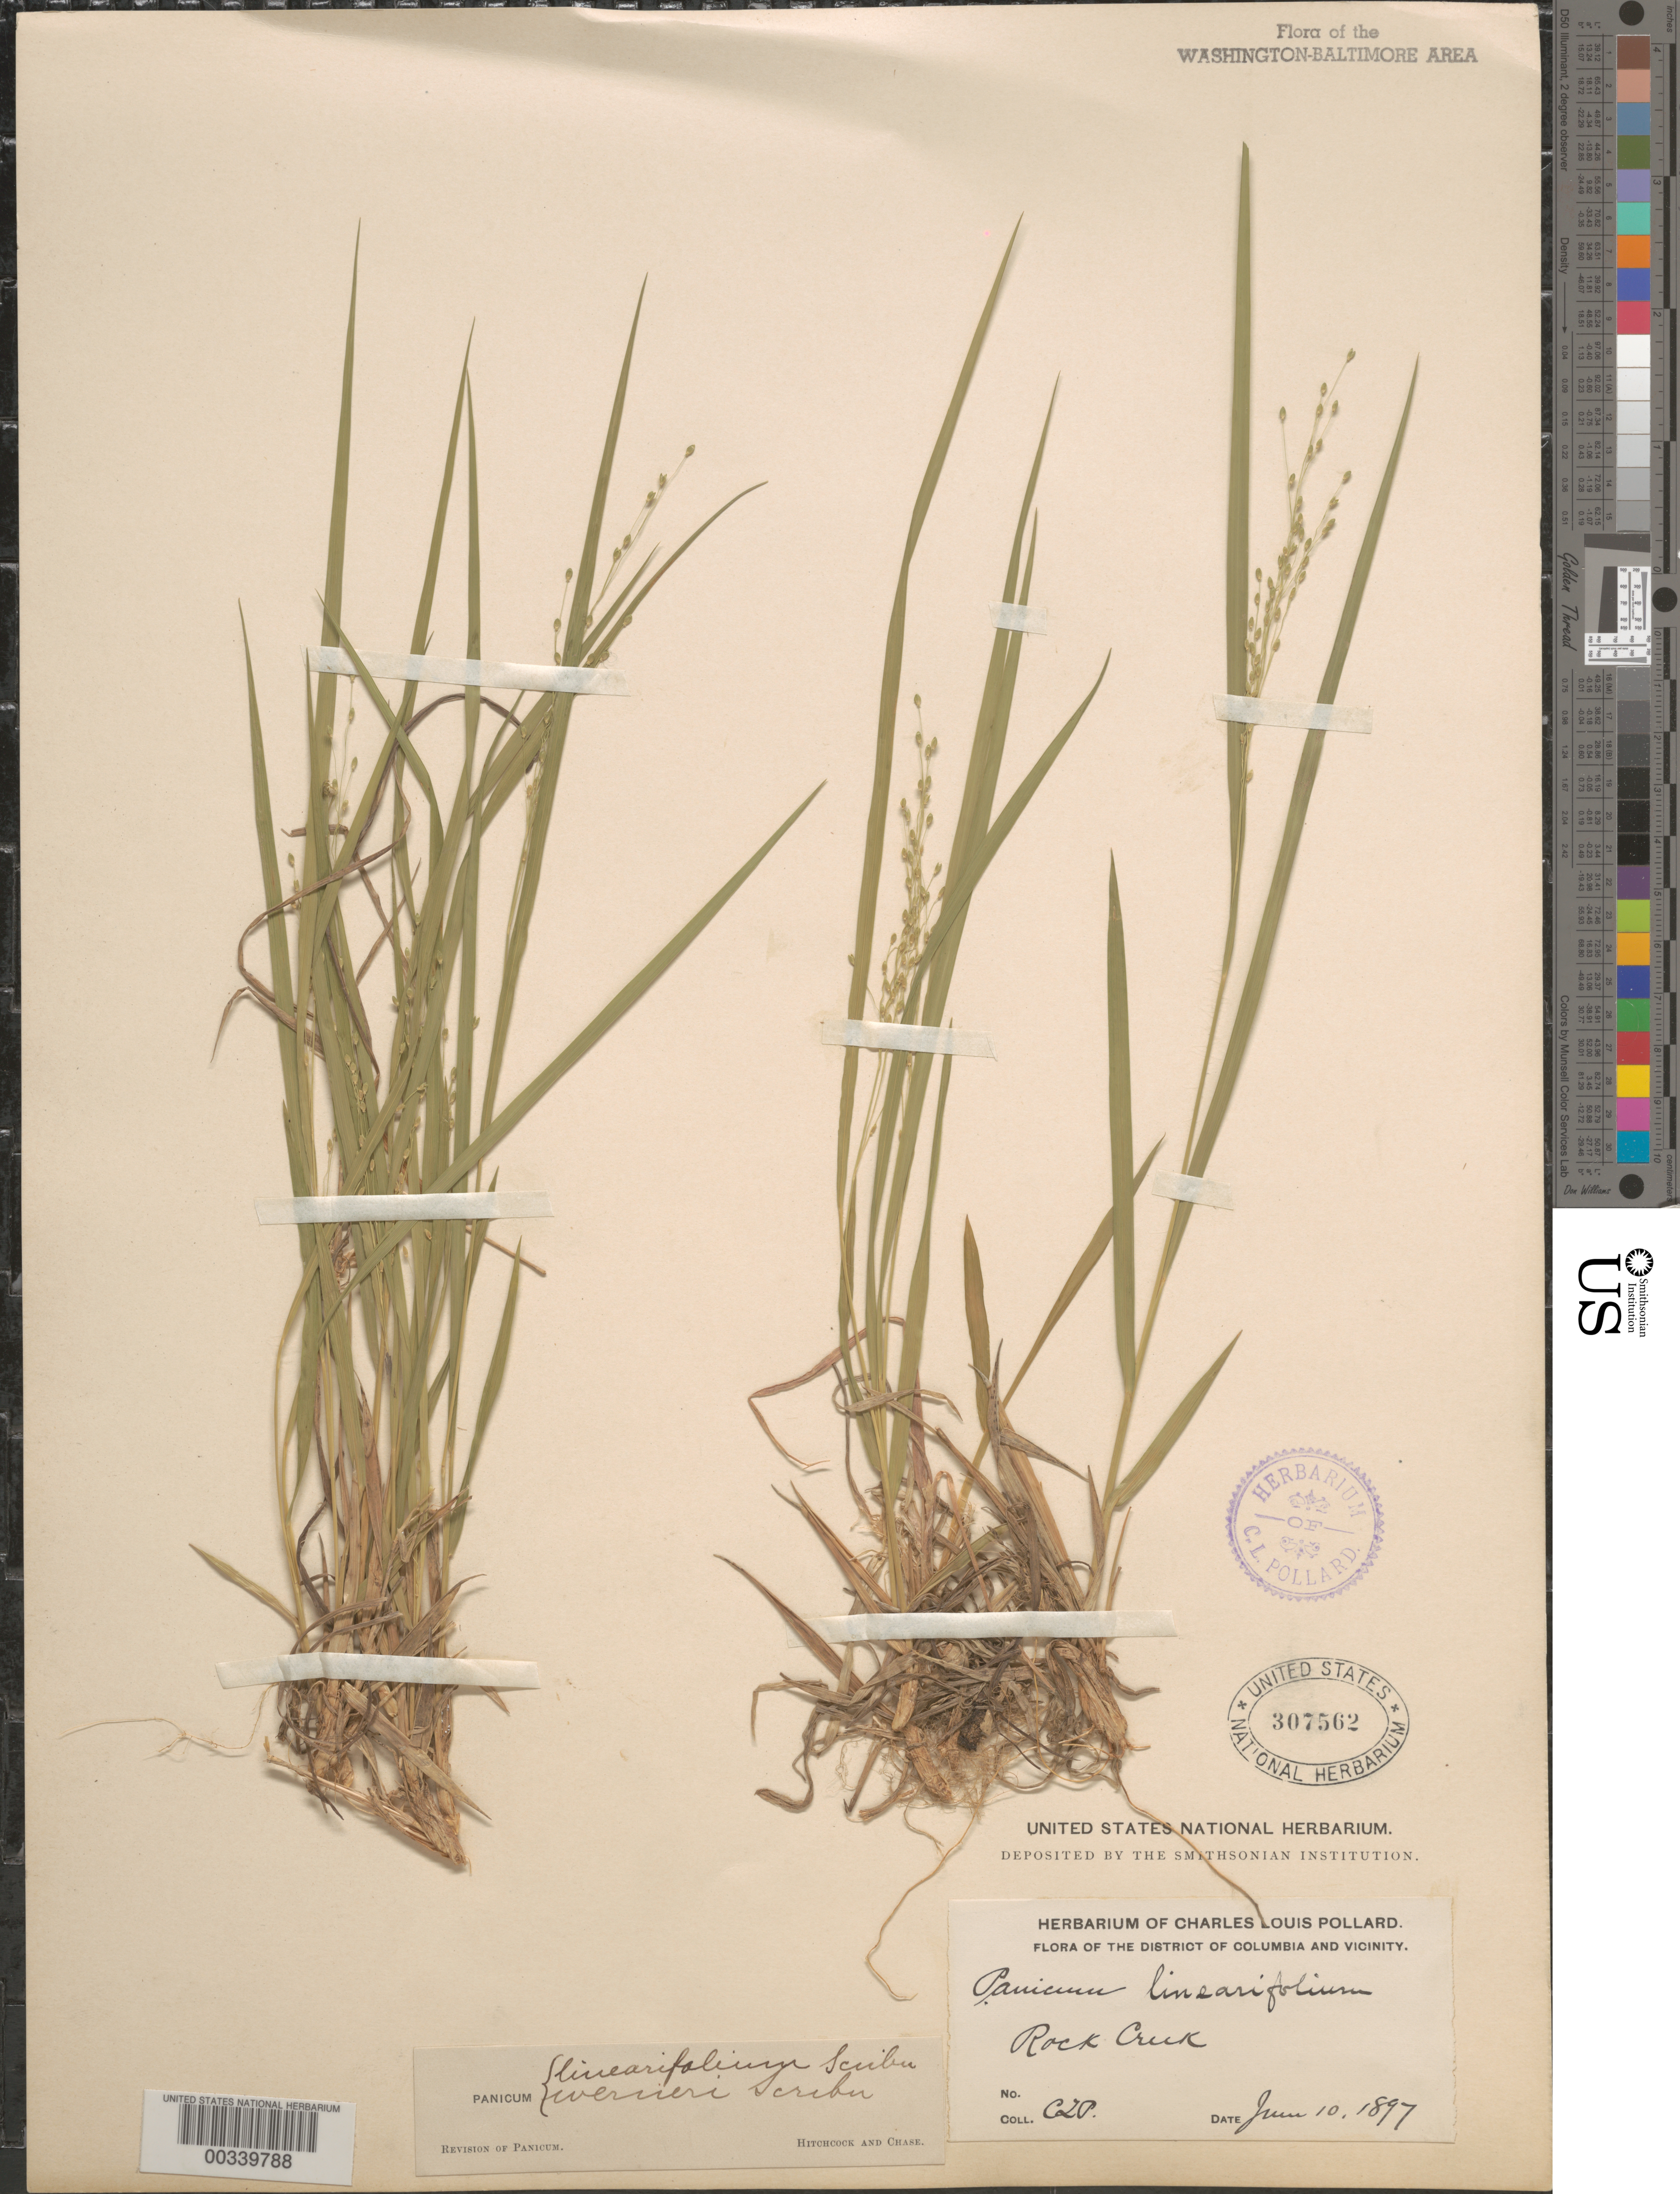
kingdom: Plantae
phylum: Tracheophyta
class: Liliopsida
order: Poales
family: Poaceae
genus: Dichanthelium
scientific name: Dichanthelium linearifolium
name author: (Scribn.) Gould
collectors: C. L. Pollard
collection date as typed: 10 Jun 1897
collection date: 1897-06-10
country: United States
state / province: District of Columbia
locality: Rock Creek Rock Creek Park and Vicinity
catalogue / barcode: US 307562